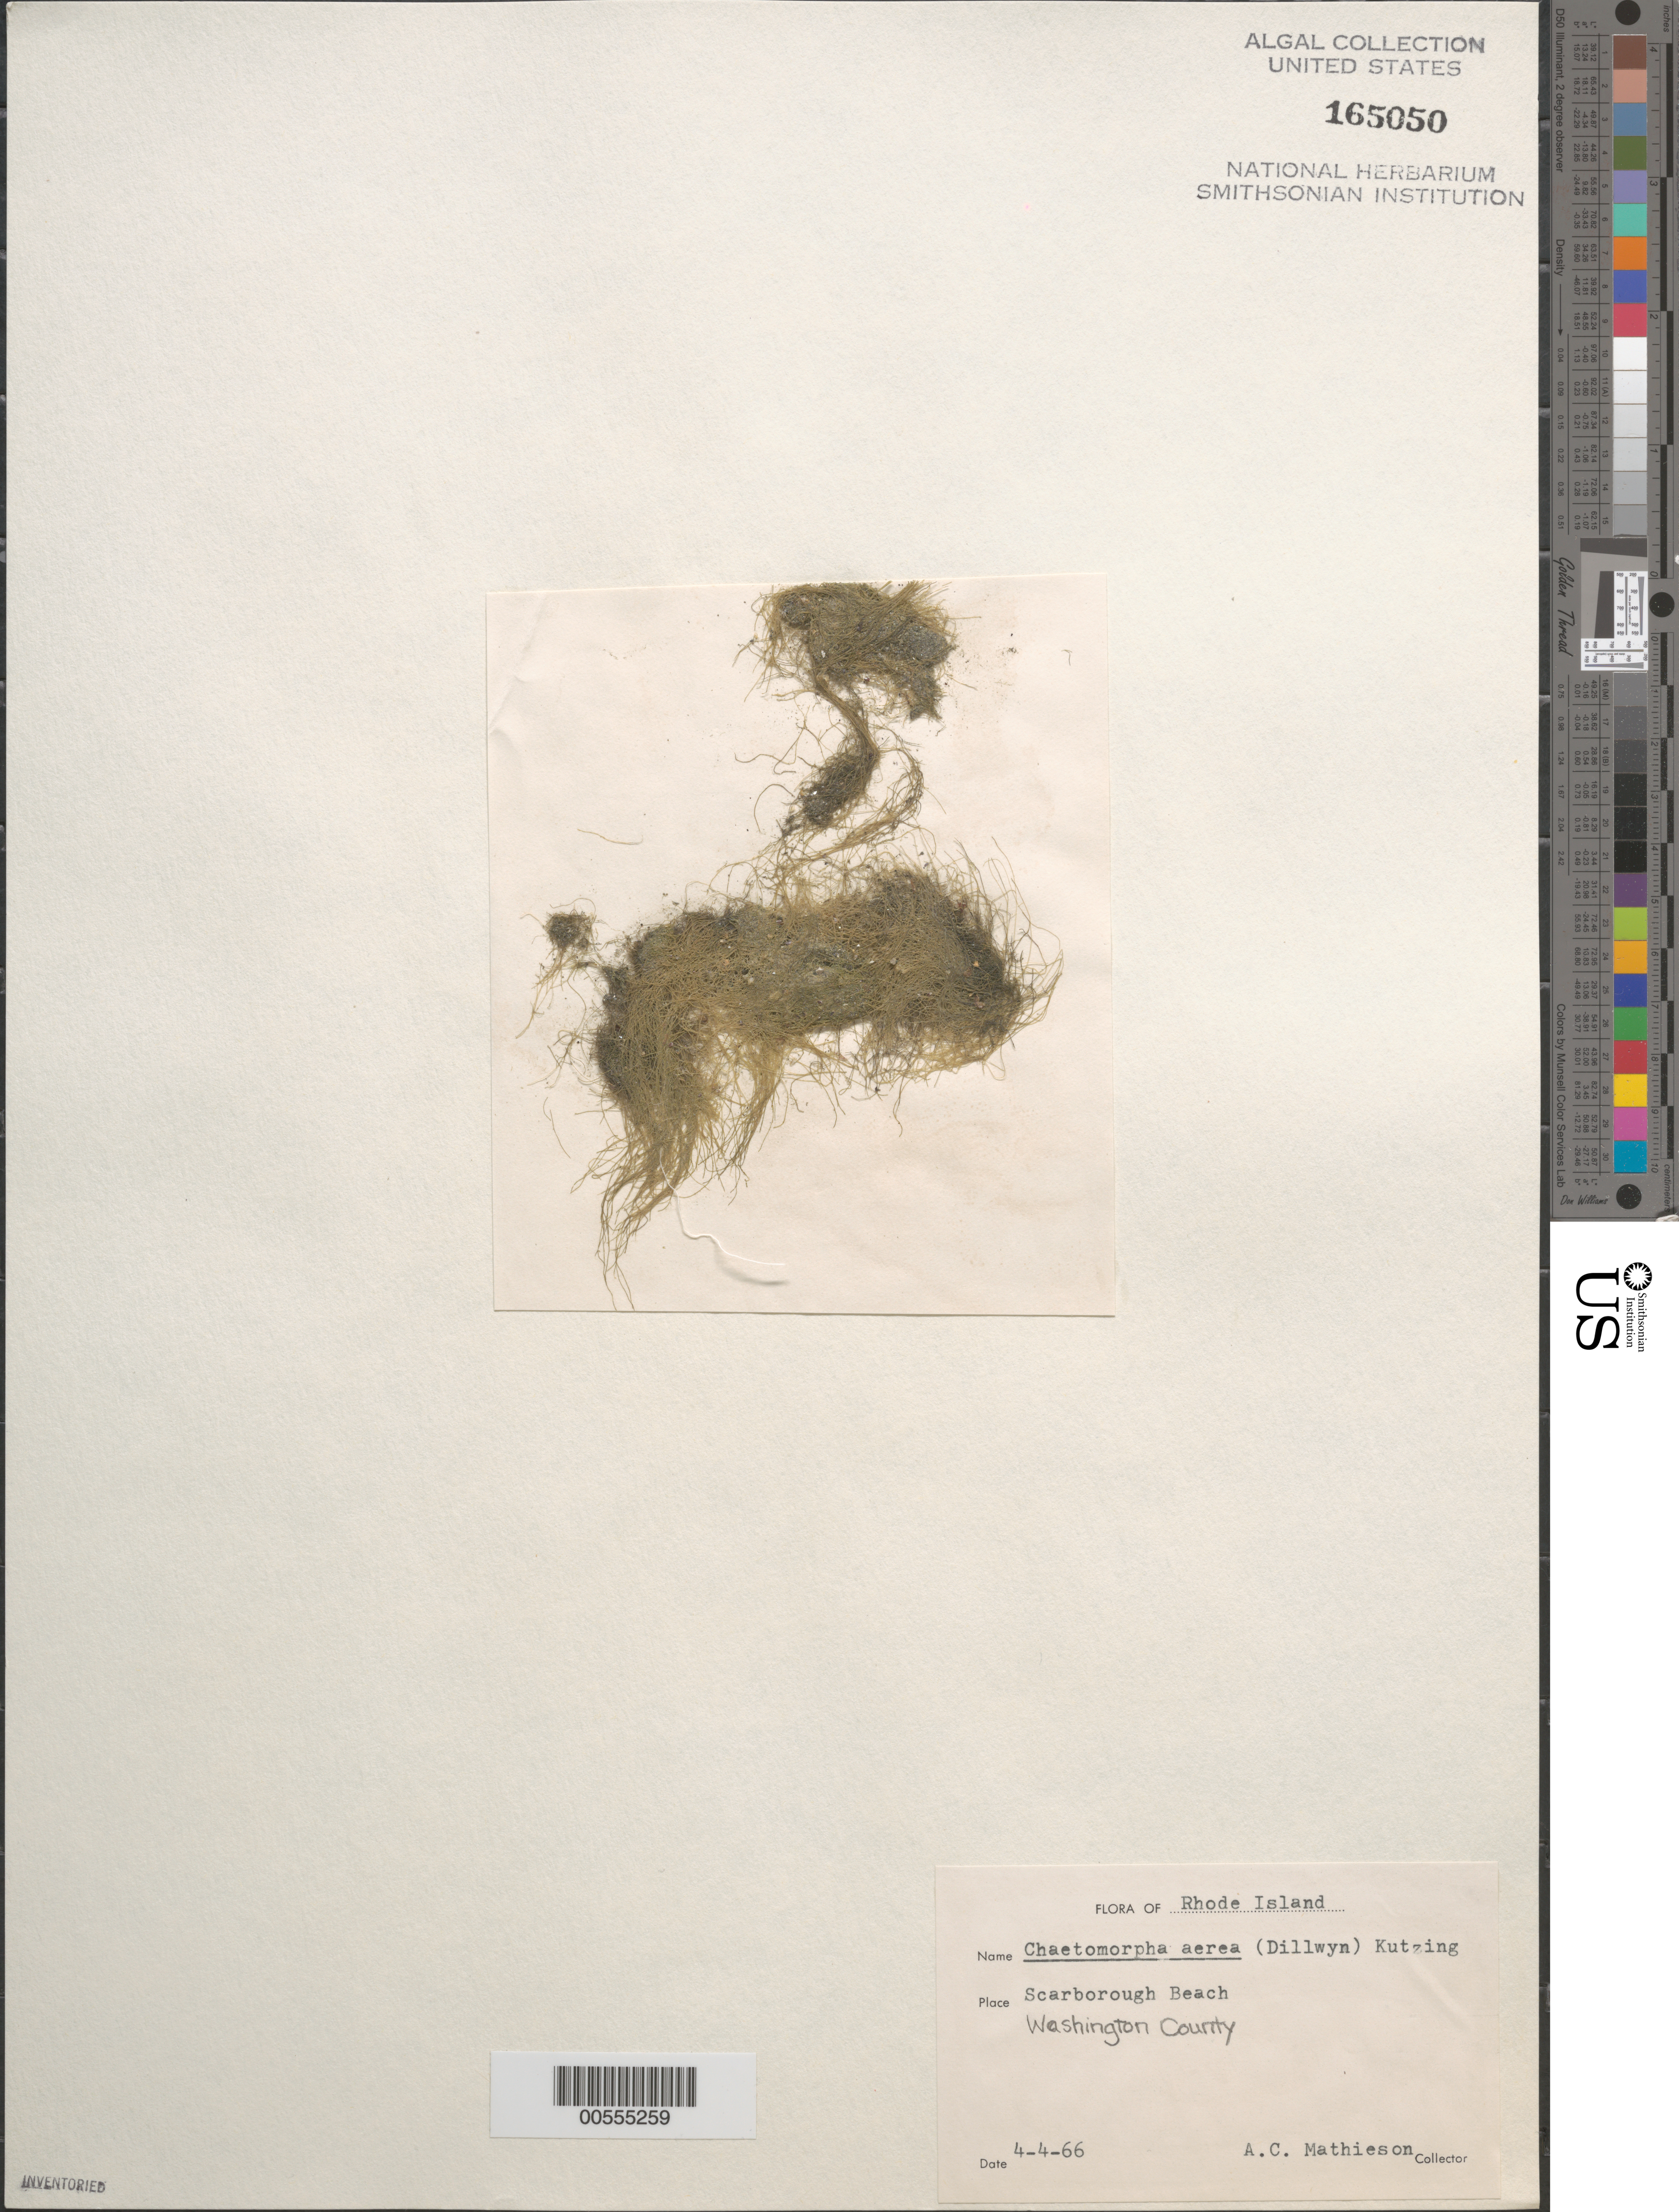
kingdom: Plantae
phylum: Chlorophyta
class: Ulvophyceae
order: Cladophorales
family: Cladophoraceae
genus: Chaetomorpha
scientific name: Chaetomorpha aerea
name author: (Dillwyn) Kütz.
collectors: A. C. Mathieson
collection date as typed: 04 Apr 1966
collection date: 1966-04-04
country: United States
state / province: Rhode Island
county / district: Washington County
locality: Scarborough Beach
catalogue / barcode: US 165050